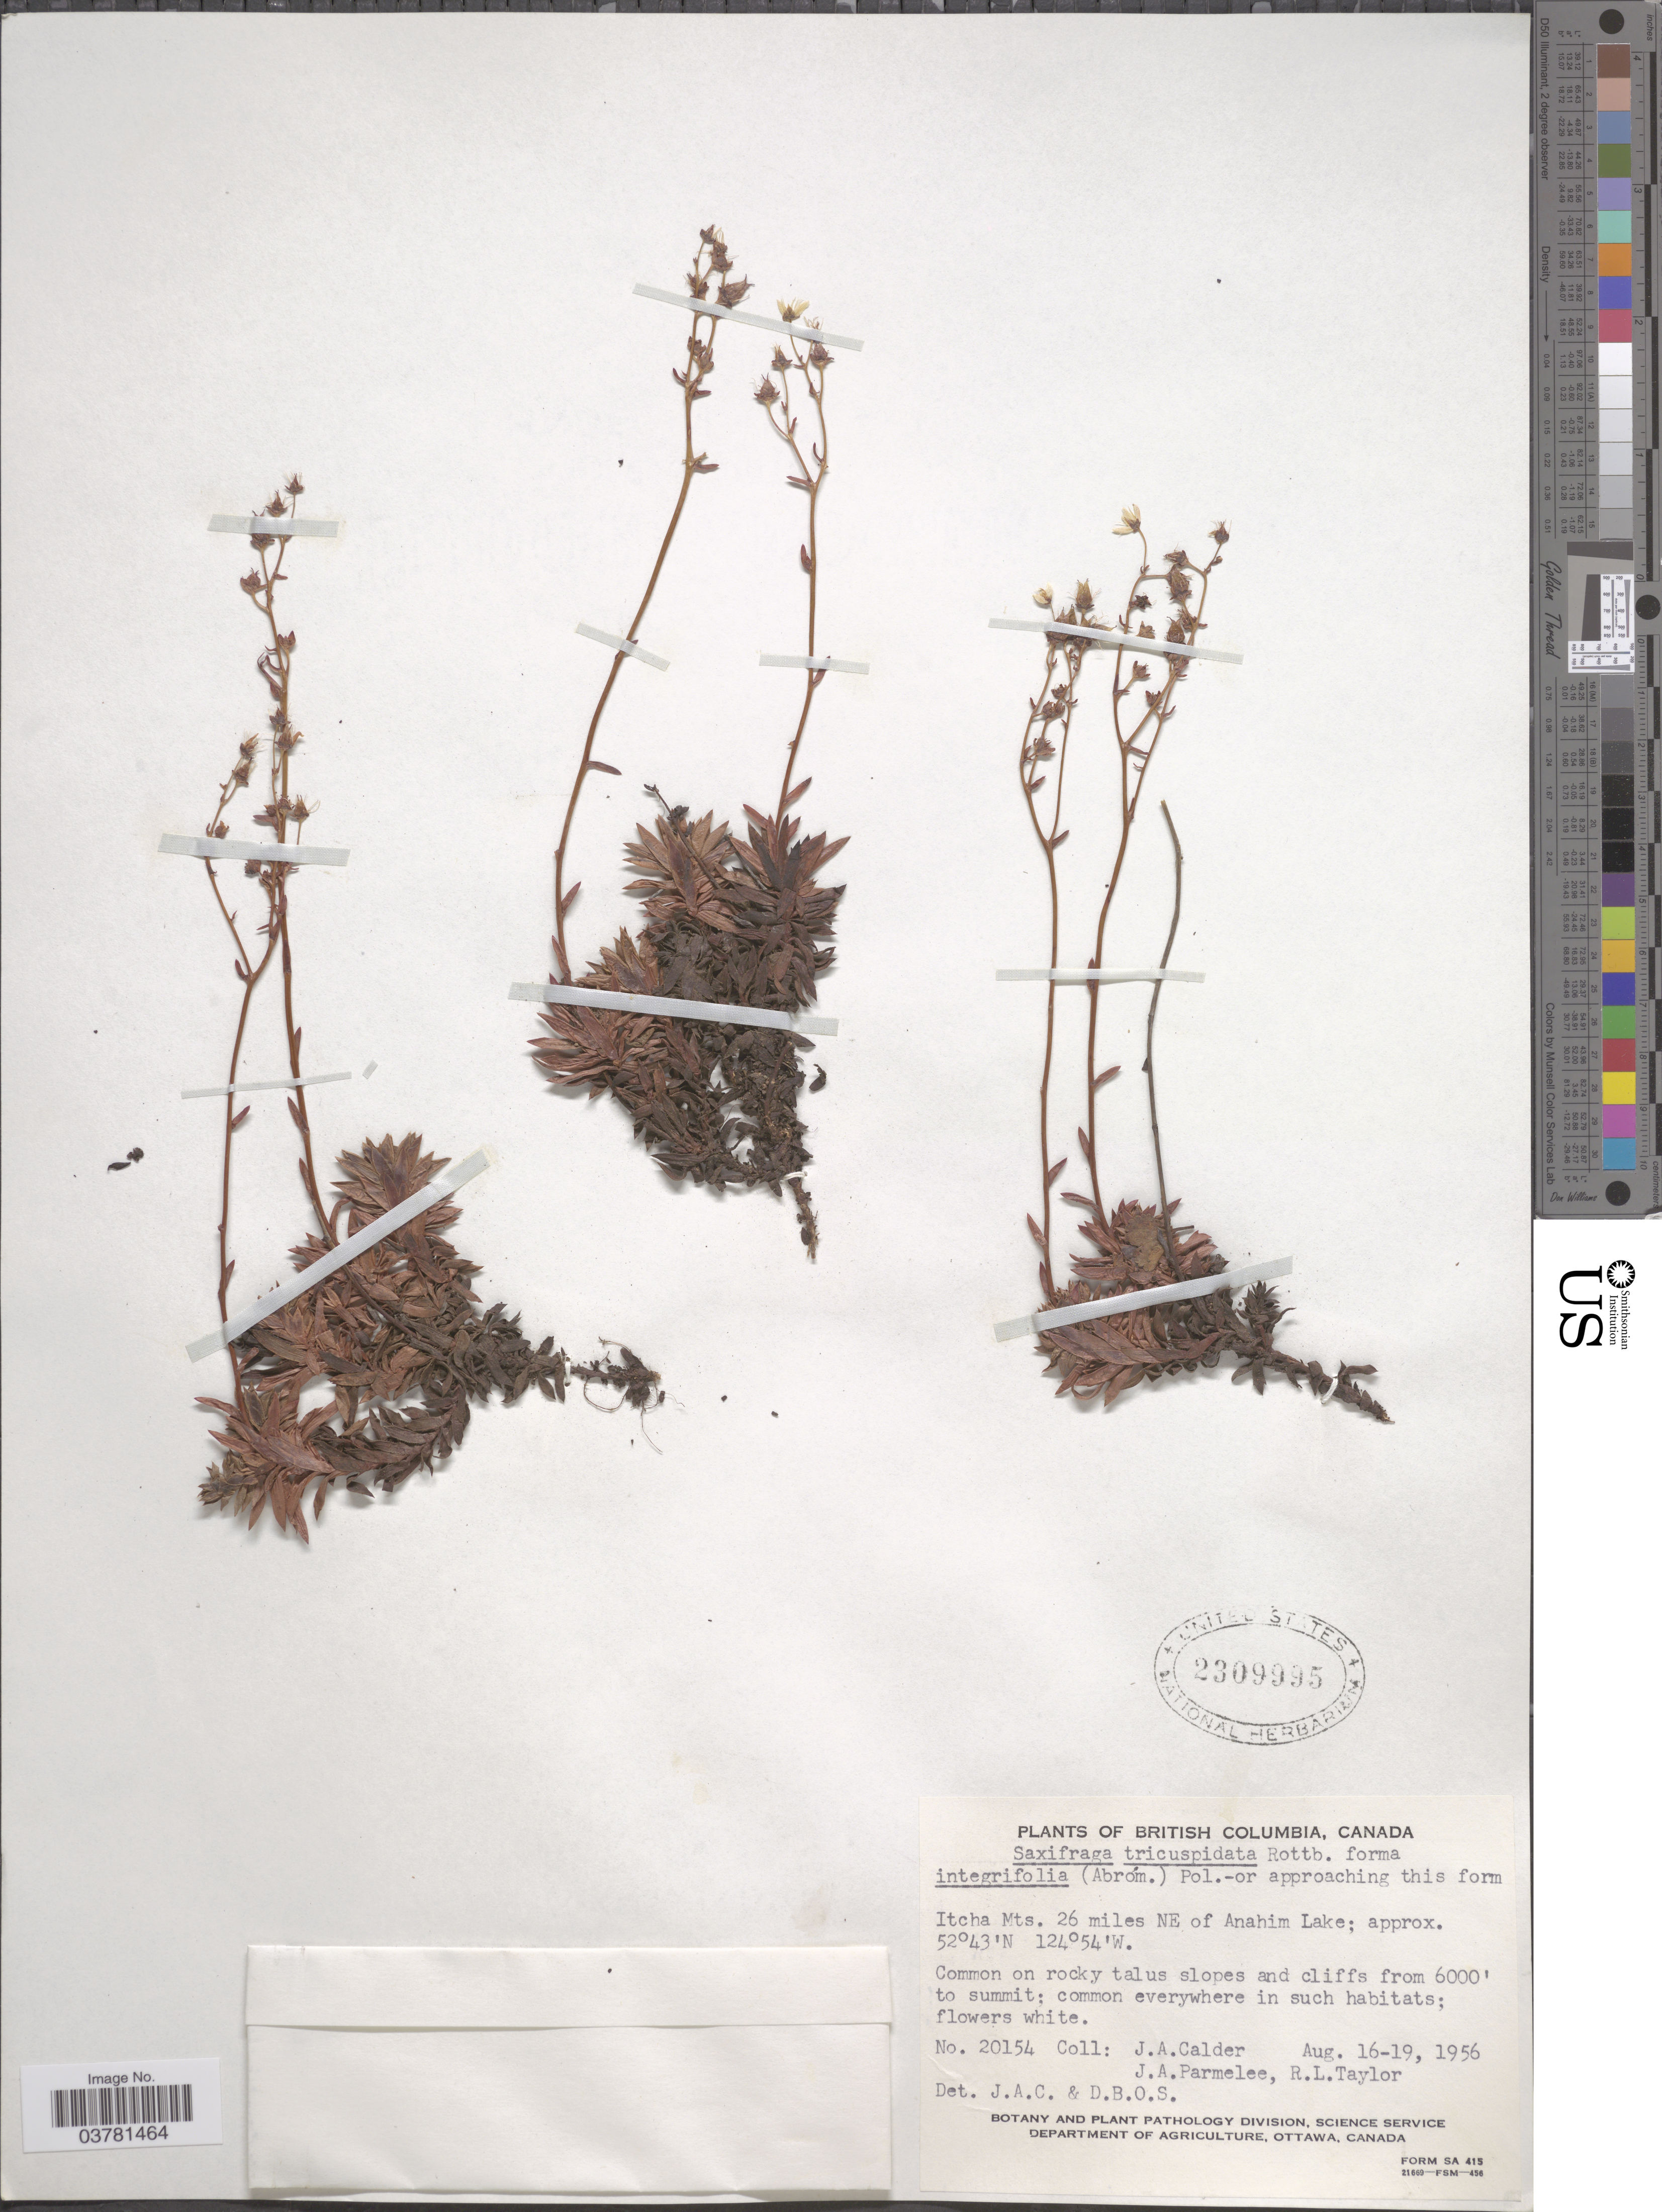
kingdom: Plantae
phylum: Tracheophyta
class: Magnoliopsida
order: Saxifragales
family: Saxifragaceae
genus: Saxifraga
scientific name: Saxifraga tricuspidata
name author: Rottb.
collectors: J. A. Calder, J. A. Parmelee & R. Taylor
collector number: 20154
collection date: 1956-08-16/1956-08-19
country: Canada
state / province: British Columbia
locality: Itcha Mts, 26 miles NE of Anahim Lake.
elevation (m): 1829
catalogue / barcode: US 2309995